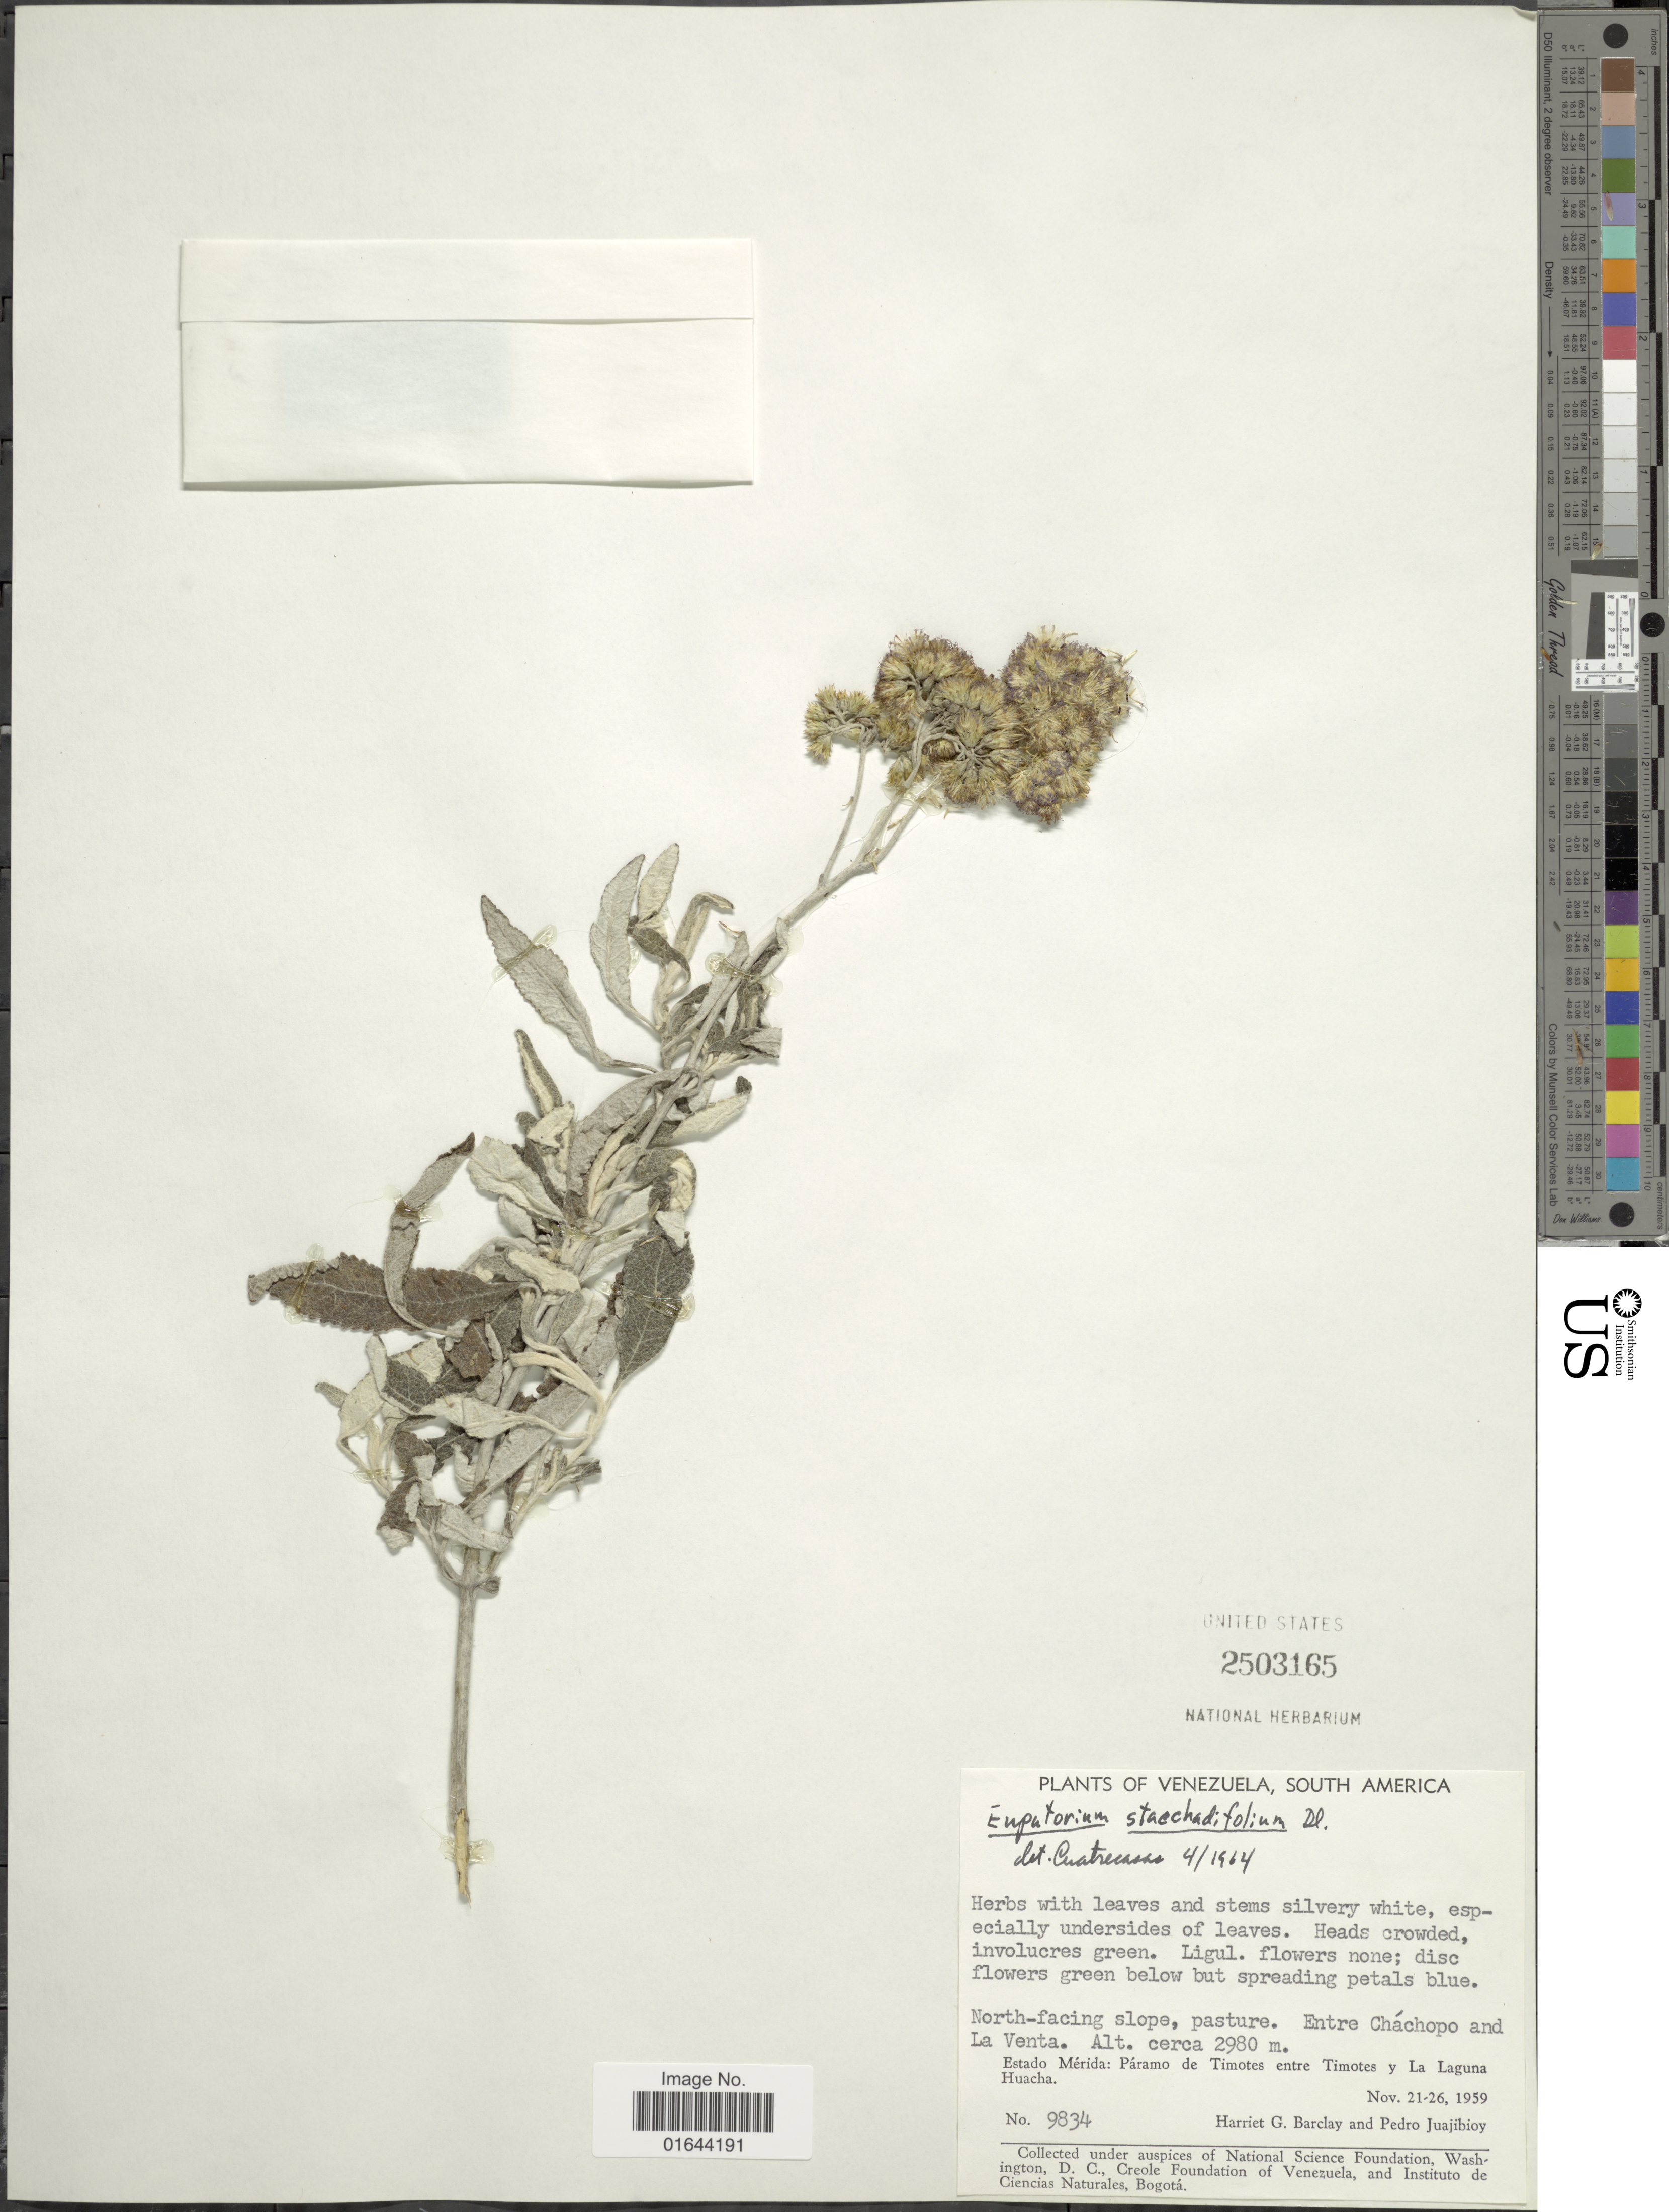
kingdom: Plantae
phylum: Tracheophyta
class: Magnoliopsida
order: Asterales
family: Asteraceae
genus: Lourteigia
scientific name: Lourteigia stoechadifolia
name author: (L. f.) R.M. King & H. Rob.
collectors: H. G. Barclay & P. Juajibioy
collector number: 9834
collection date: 1959-11-21/1959-11-26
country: Venezuela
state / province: Mérida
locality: Estado Merida: Paramo de Timotes entre Timotes y La Laguna Huacha. Entre Chachopo and La Venta.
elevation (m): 2980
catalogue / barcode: US 2503165